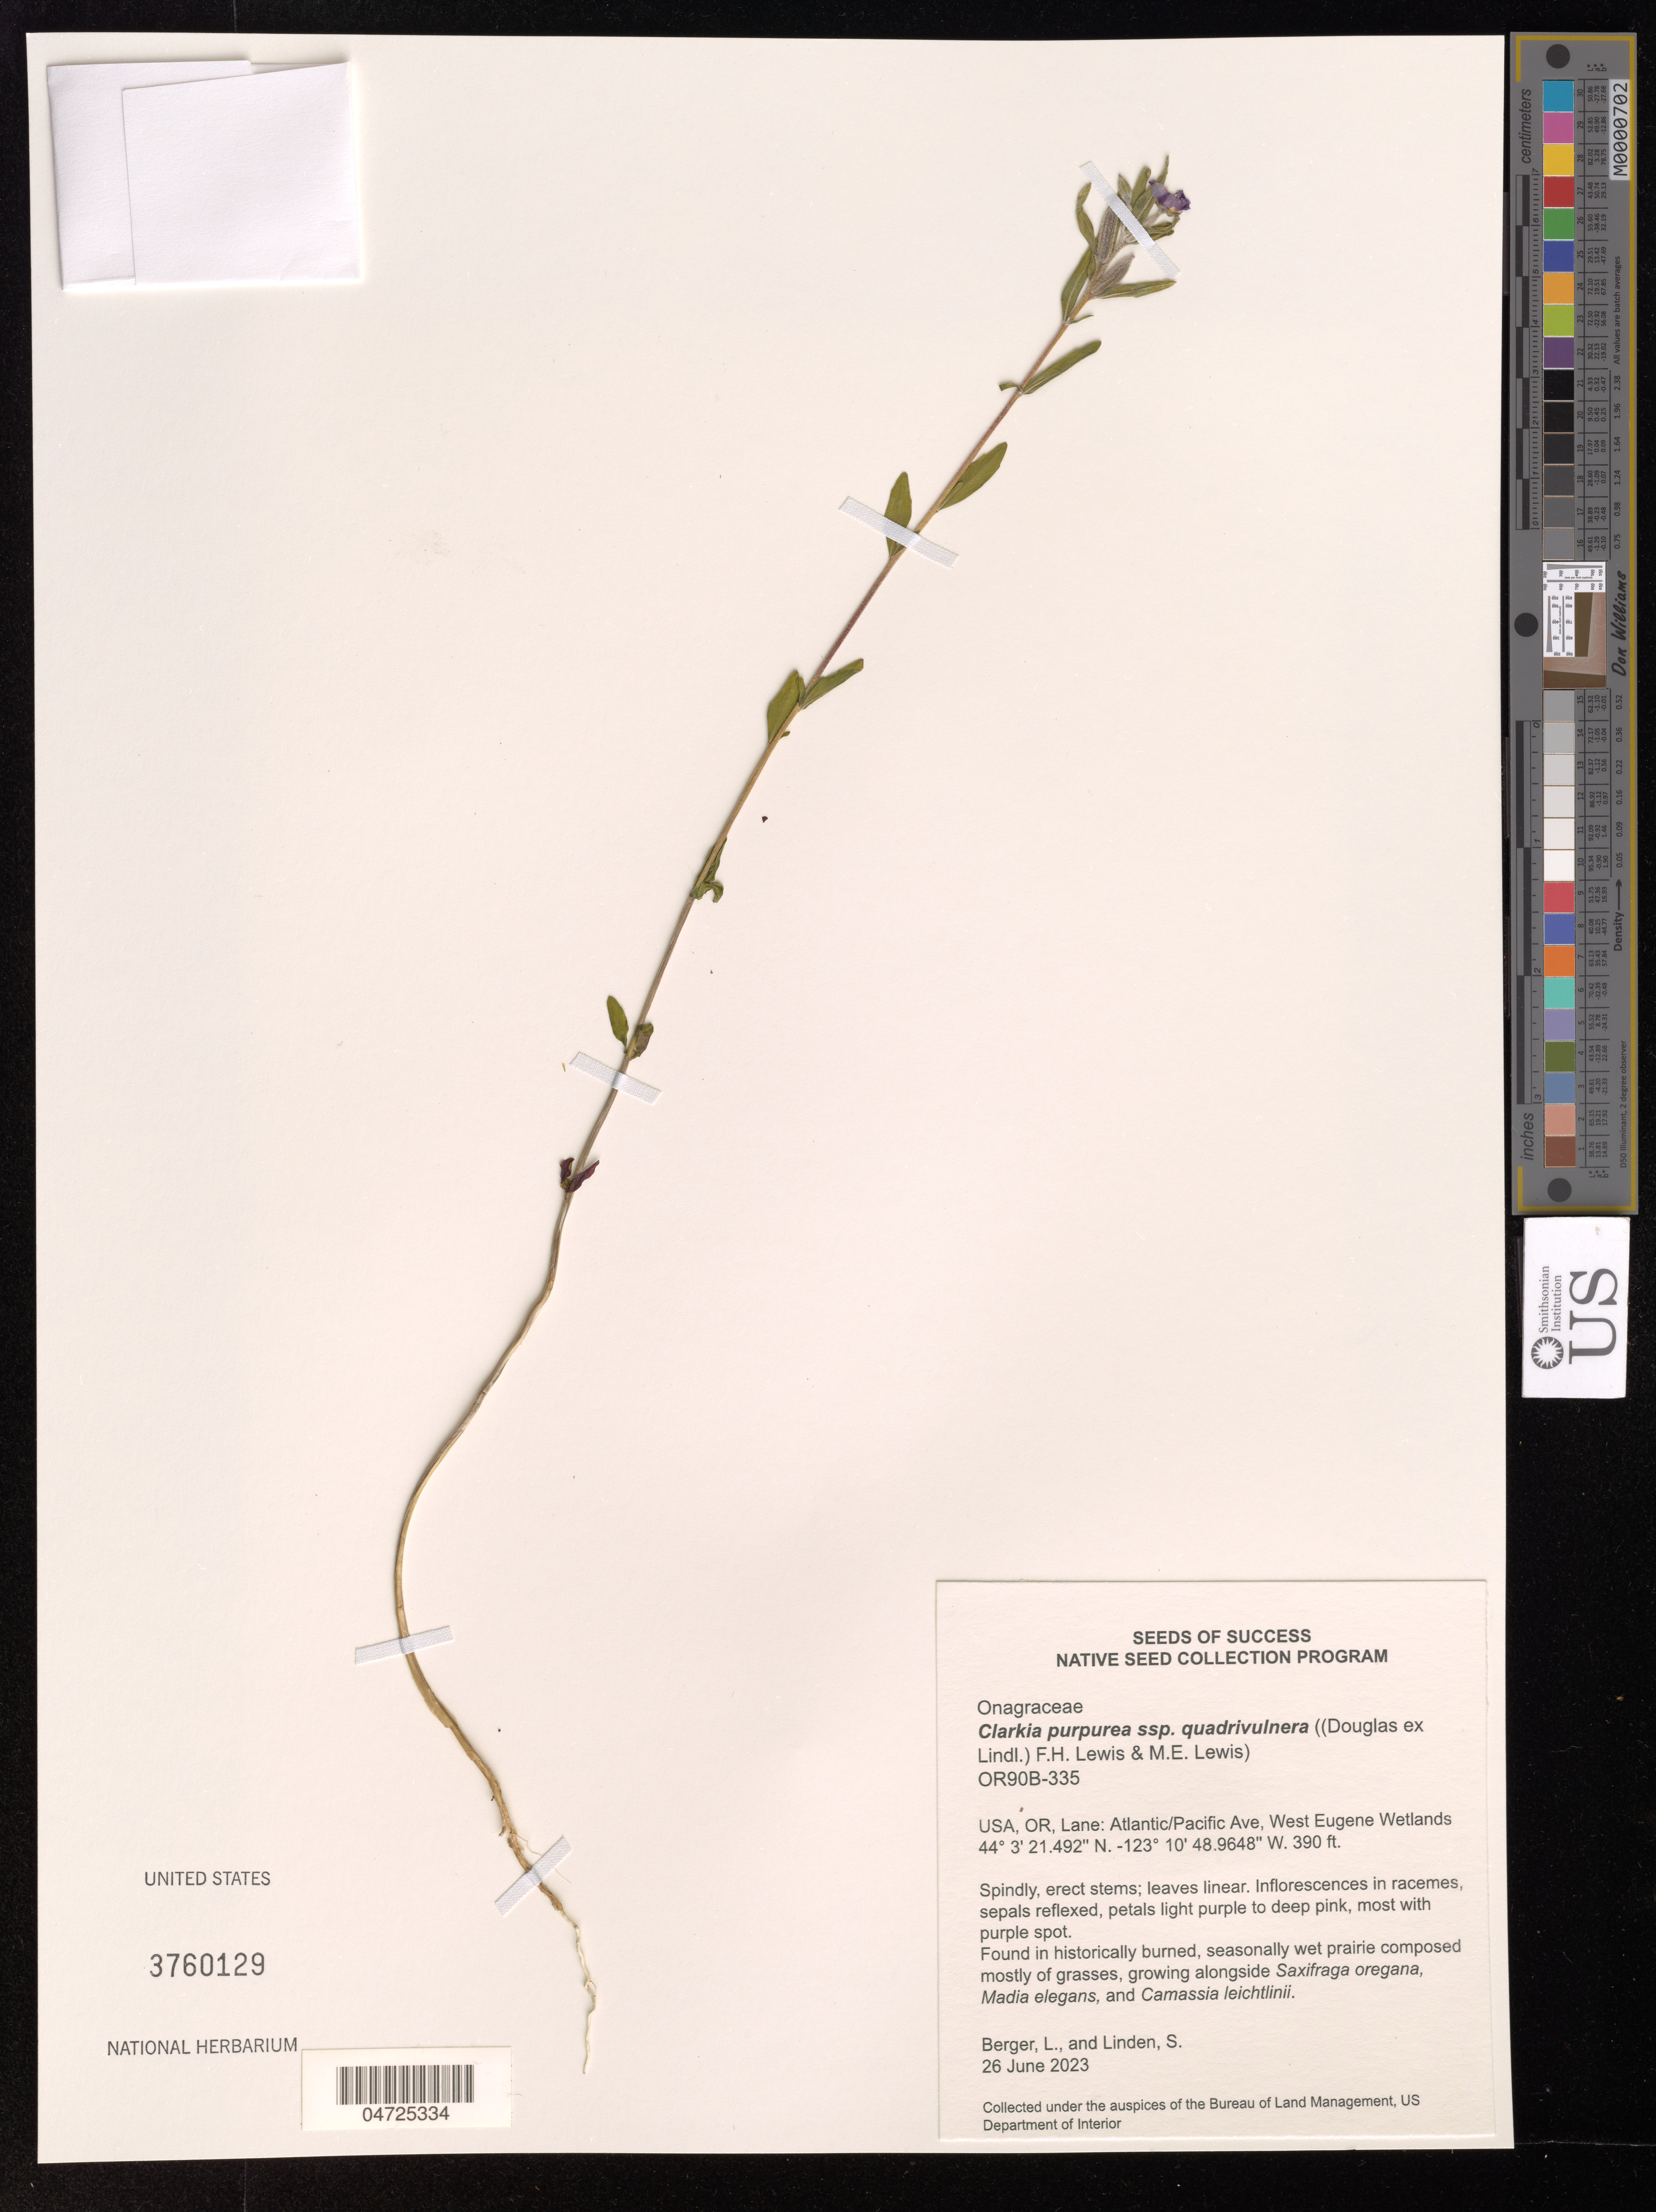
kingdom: Plantae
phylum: Tracheophyta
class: Magnoliopsida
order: Myrtales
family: Onagraceae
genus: Clarkia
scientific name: Clarkia purpurea subsp. quadrivulnera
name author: (Douglas) H.F. Lewis & M.R. Lewis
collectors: L. Berger & S. Linden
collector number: OR90B-335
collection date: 2023-06-26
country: United States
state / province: Oregon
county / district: Lane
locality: OR, Lane: Atlantic/Pacific Ave, West Eugene Wetlands.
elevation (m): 119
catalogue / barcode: US 3760129